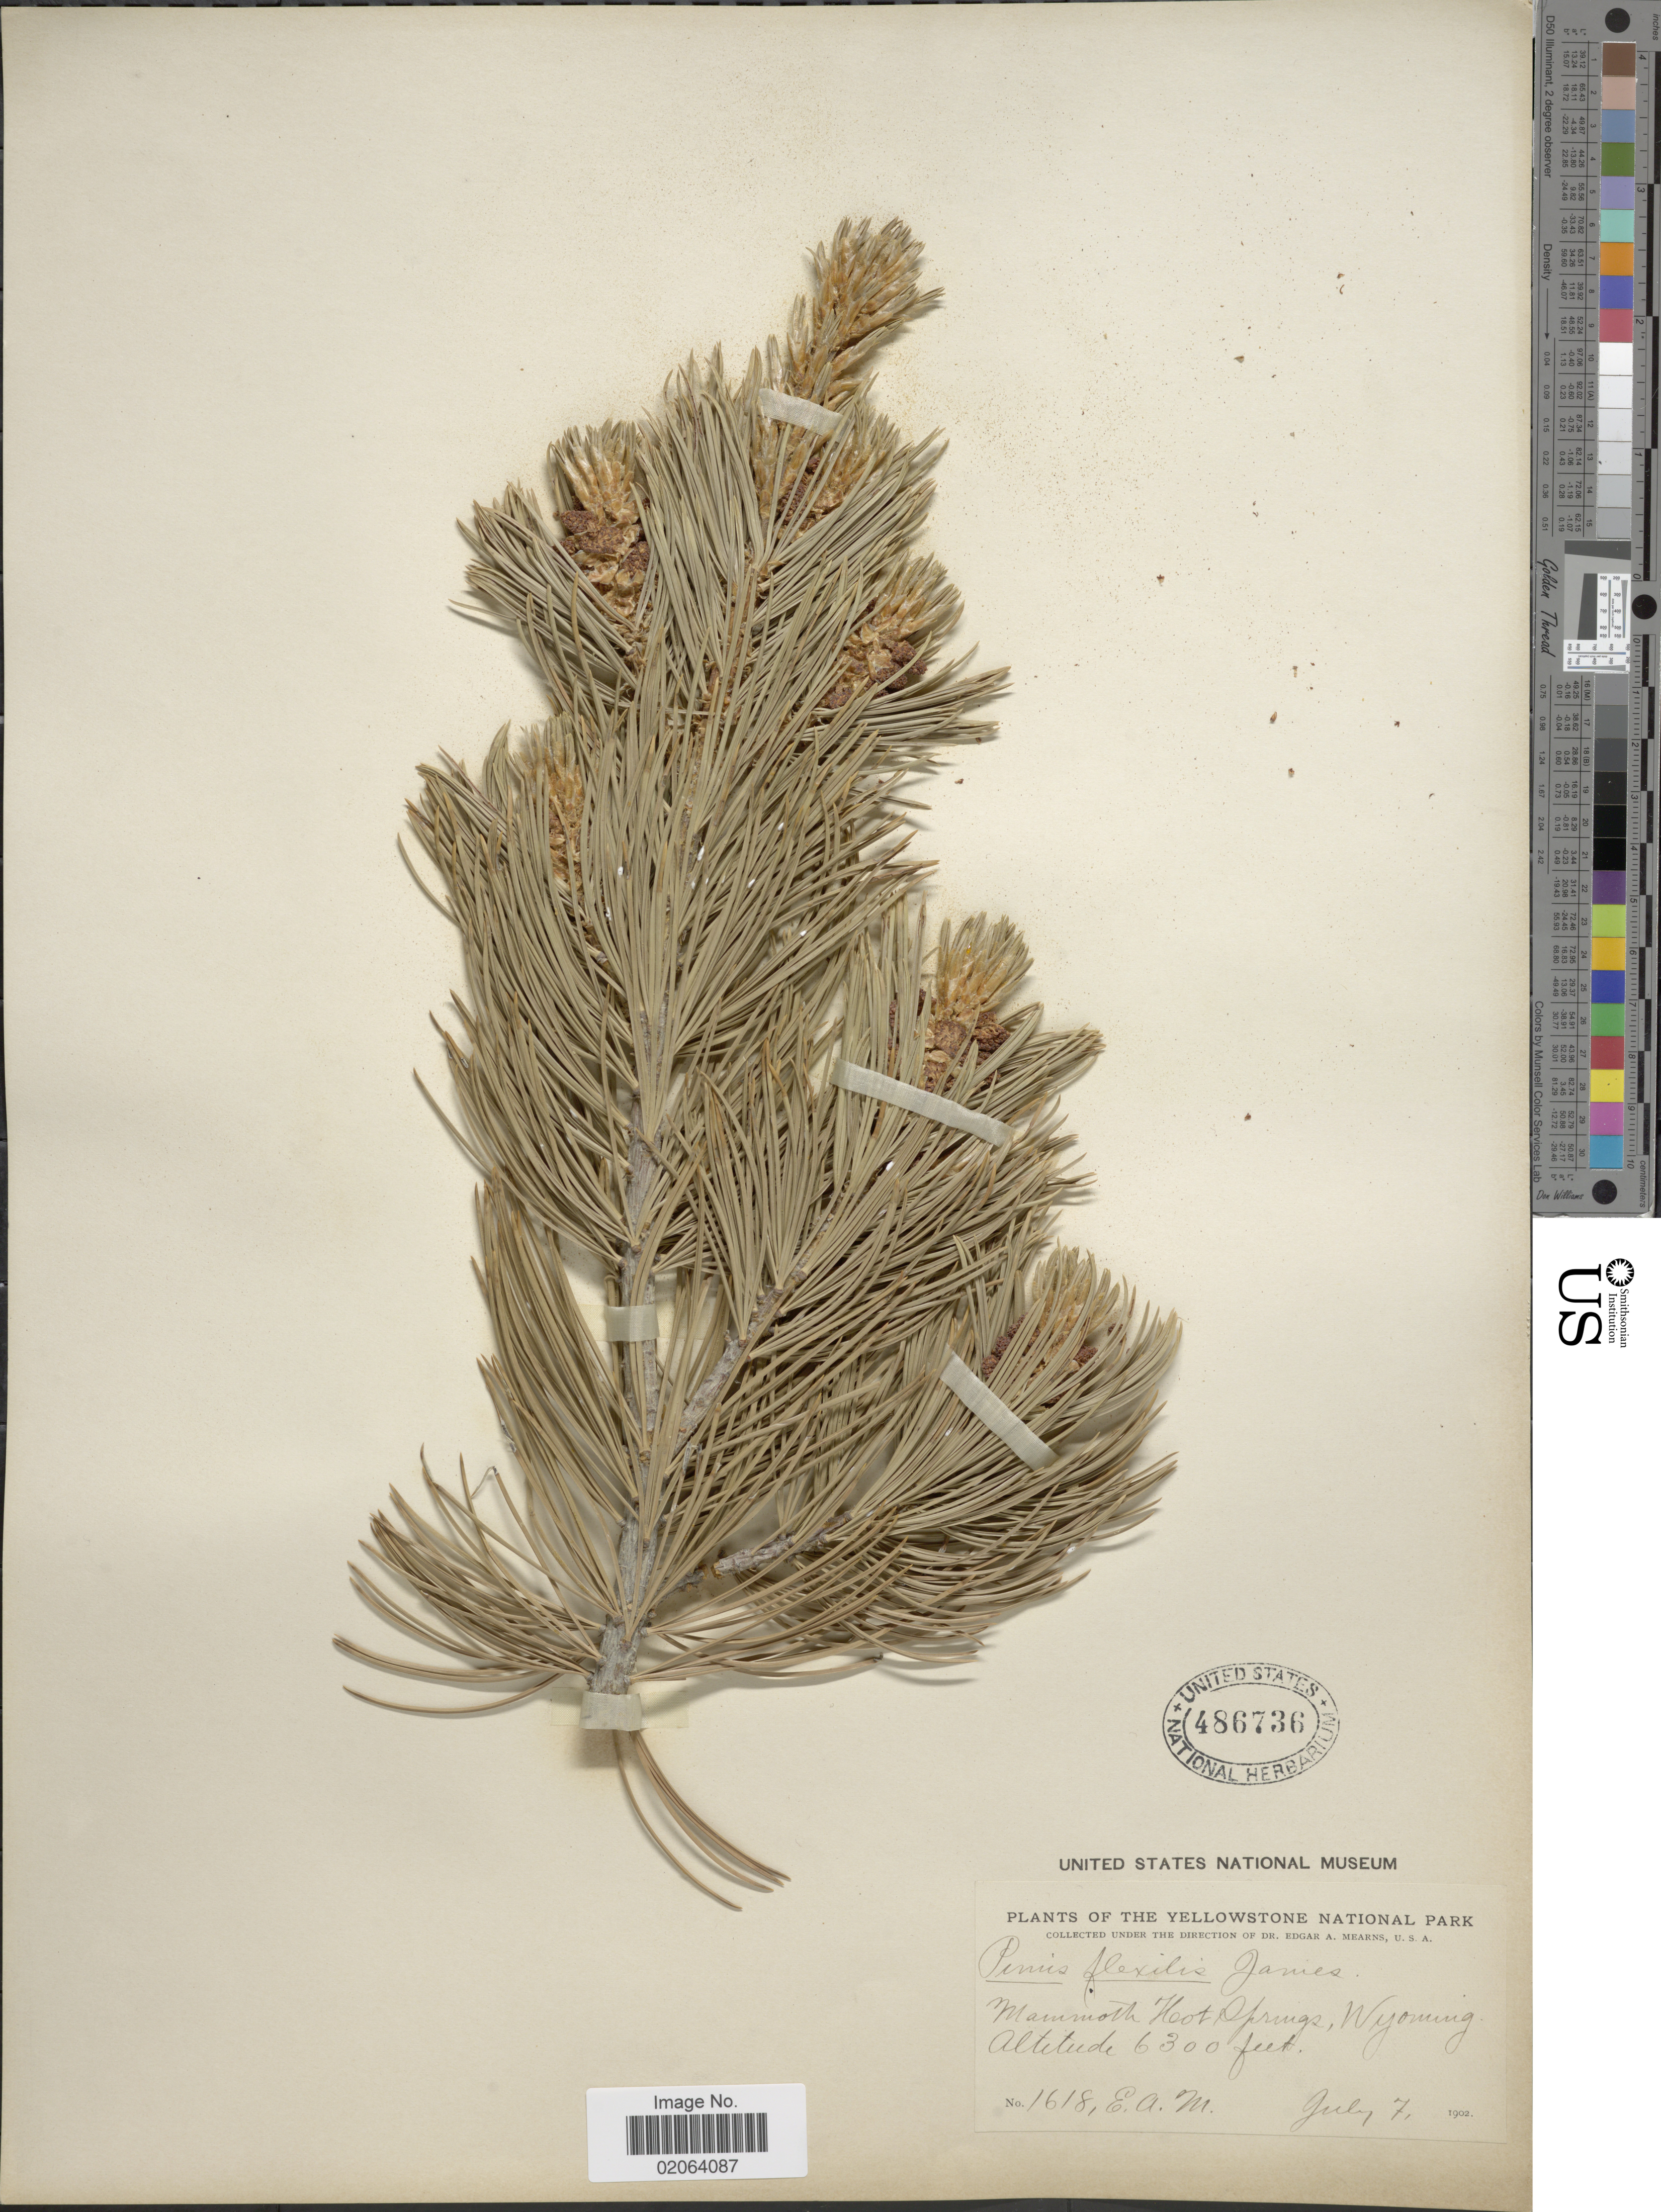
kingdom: Plantae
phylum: Tracheophyta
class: Pinopsida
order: Pinales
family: Pinaceae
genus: Pinus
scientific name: Pinus flexilis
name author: E. James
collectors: E. A. Mearns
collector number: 1618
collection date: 1902-07-07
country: United States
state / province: Wyoming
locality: Yellowstone National Park. Mammoth Hot Springs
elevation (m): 1920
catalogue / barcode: US 486736